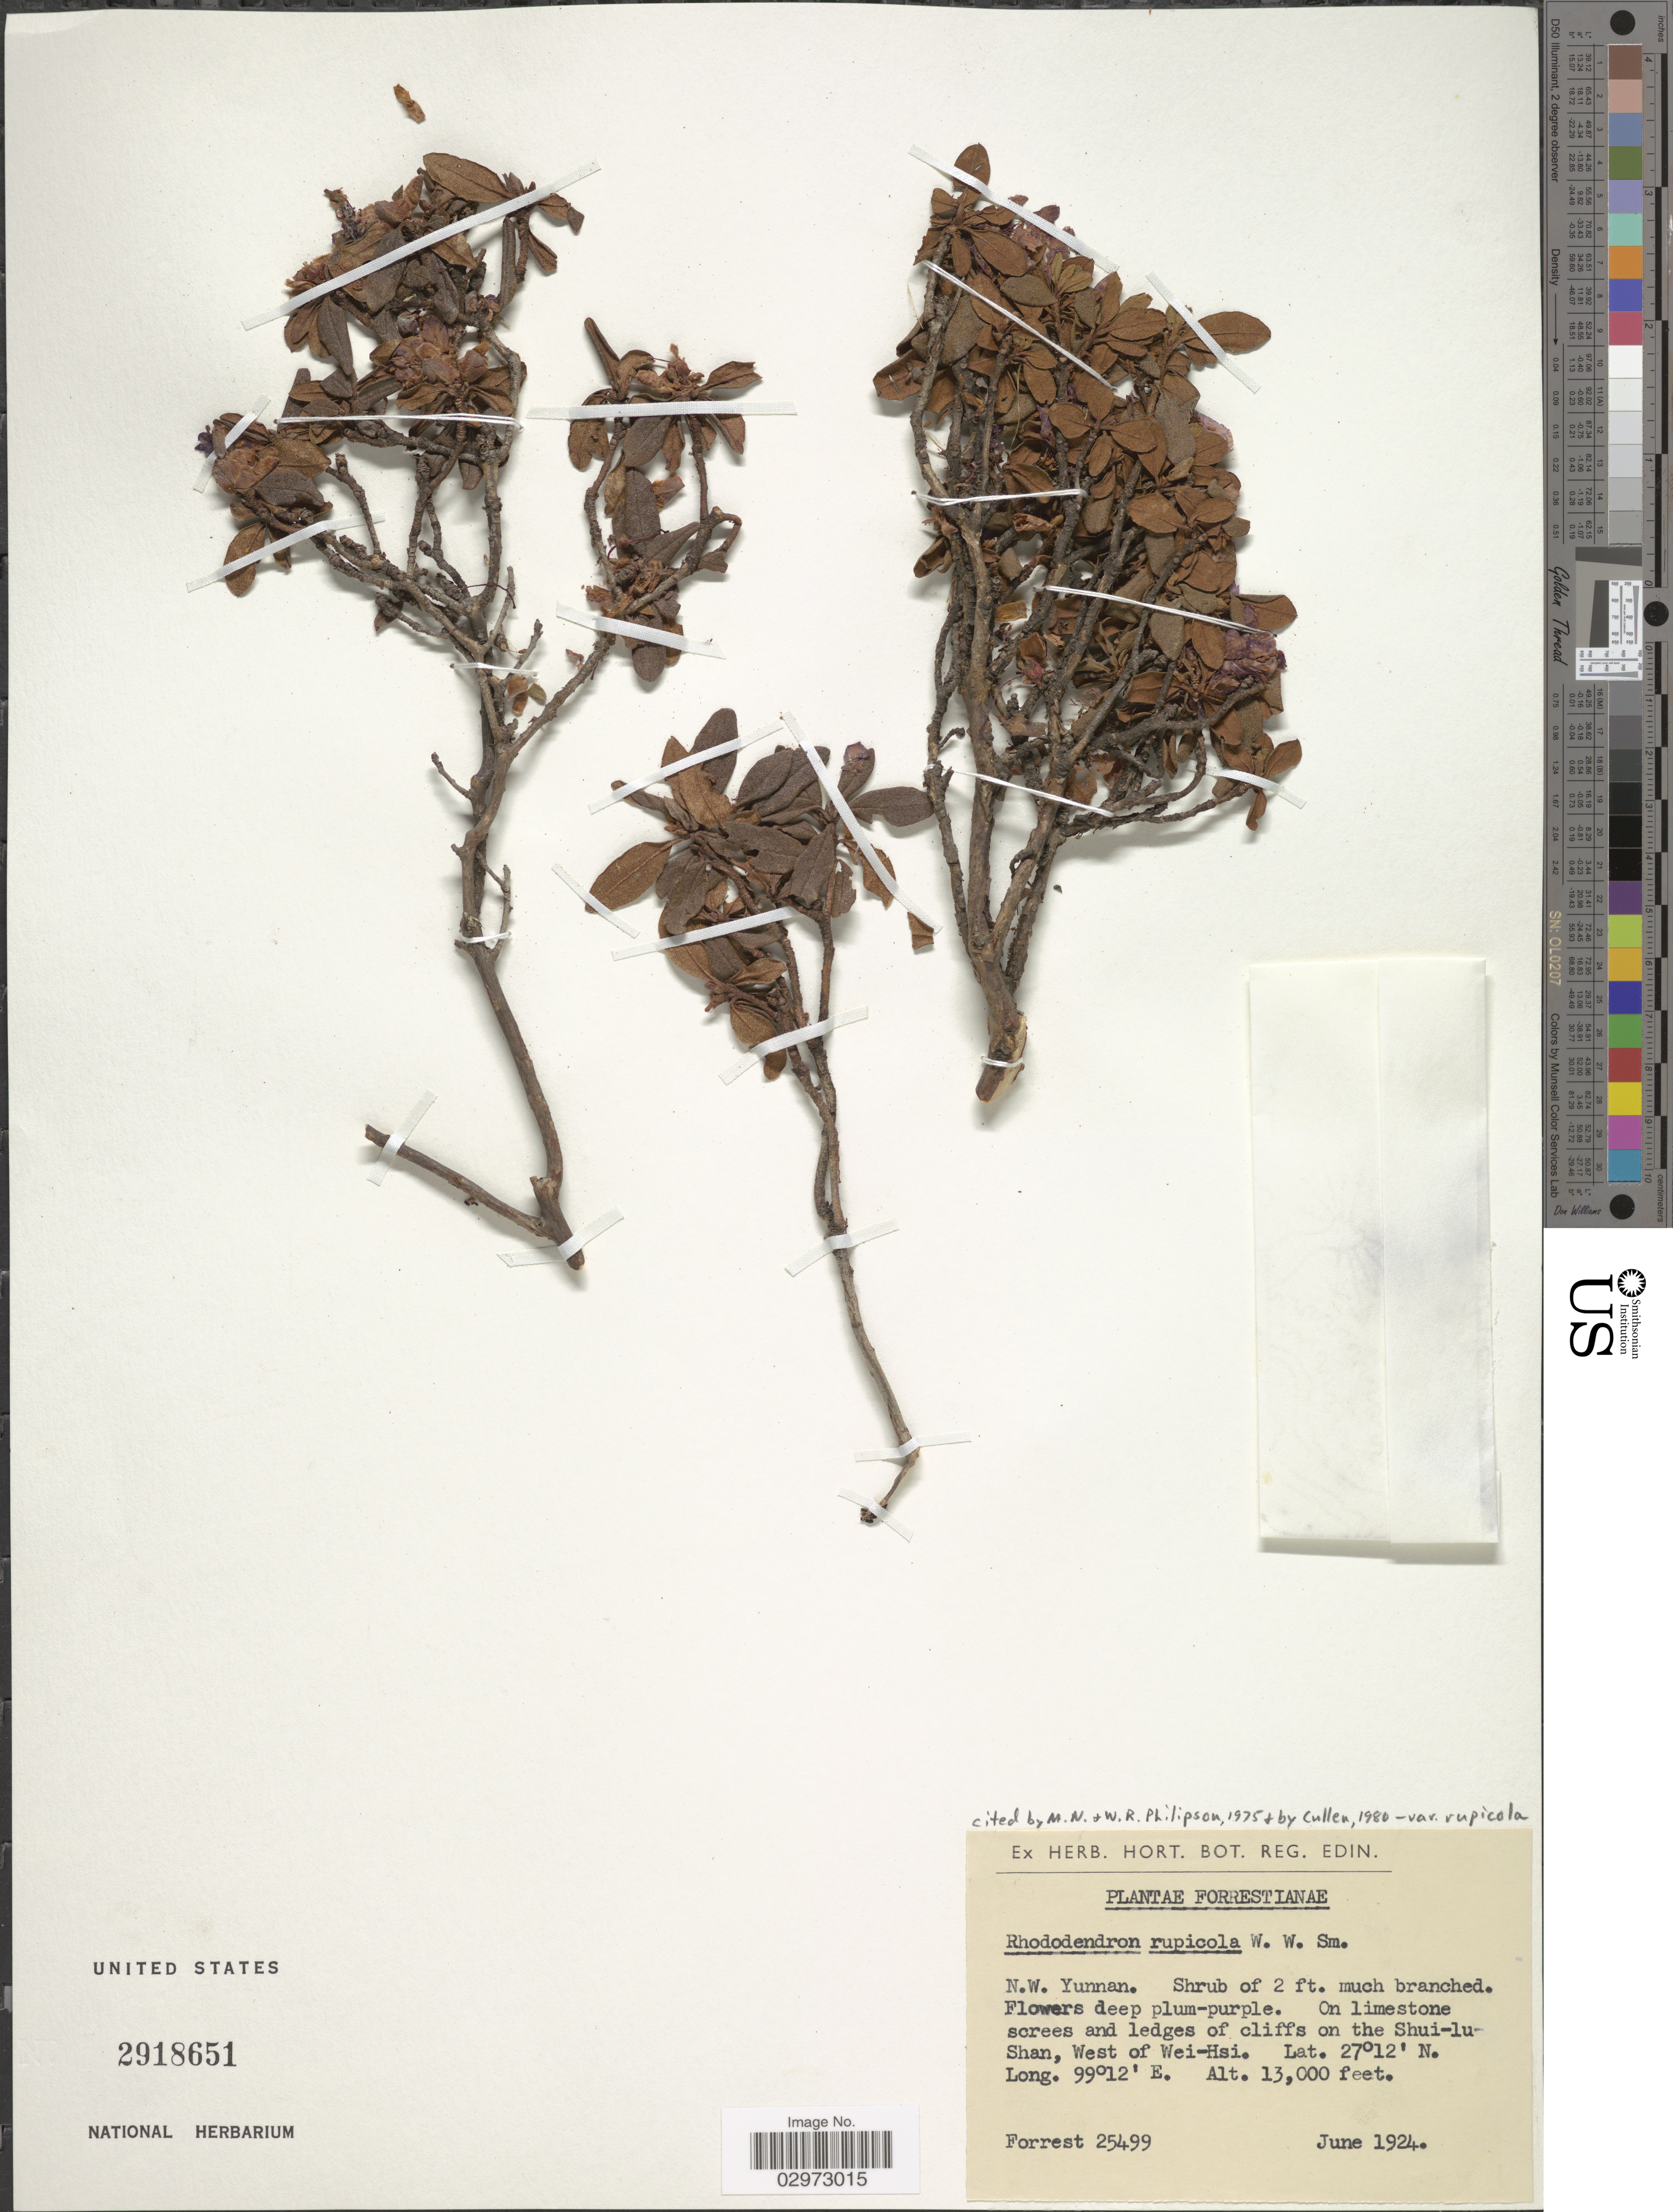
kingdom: Plantae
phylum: Tracheophyta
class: Magnoliopsida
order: Ericales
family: Ericaceae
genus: Rhododendron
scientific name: Rhododendron rupicola var. rupicola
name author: W.W. Sm.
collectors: -. Forrest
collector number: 25499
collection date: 1924-06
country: China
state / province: Yunnan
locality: N.W. Yunnan, on limestone screes and ledges of cliffs on the Shui-lu Shan, West of Wei-Hsi.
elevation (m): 3962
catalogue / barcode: US 2918651